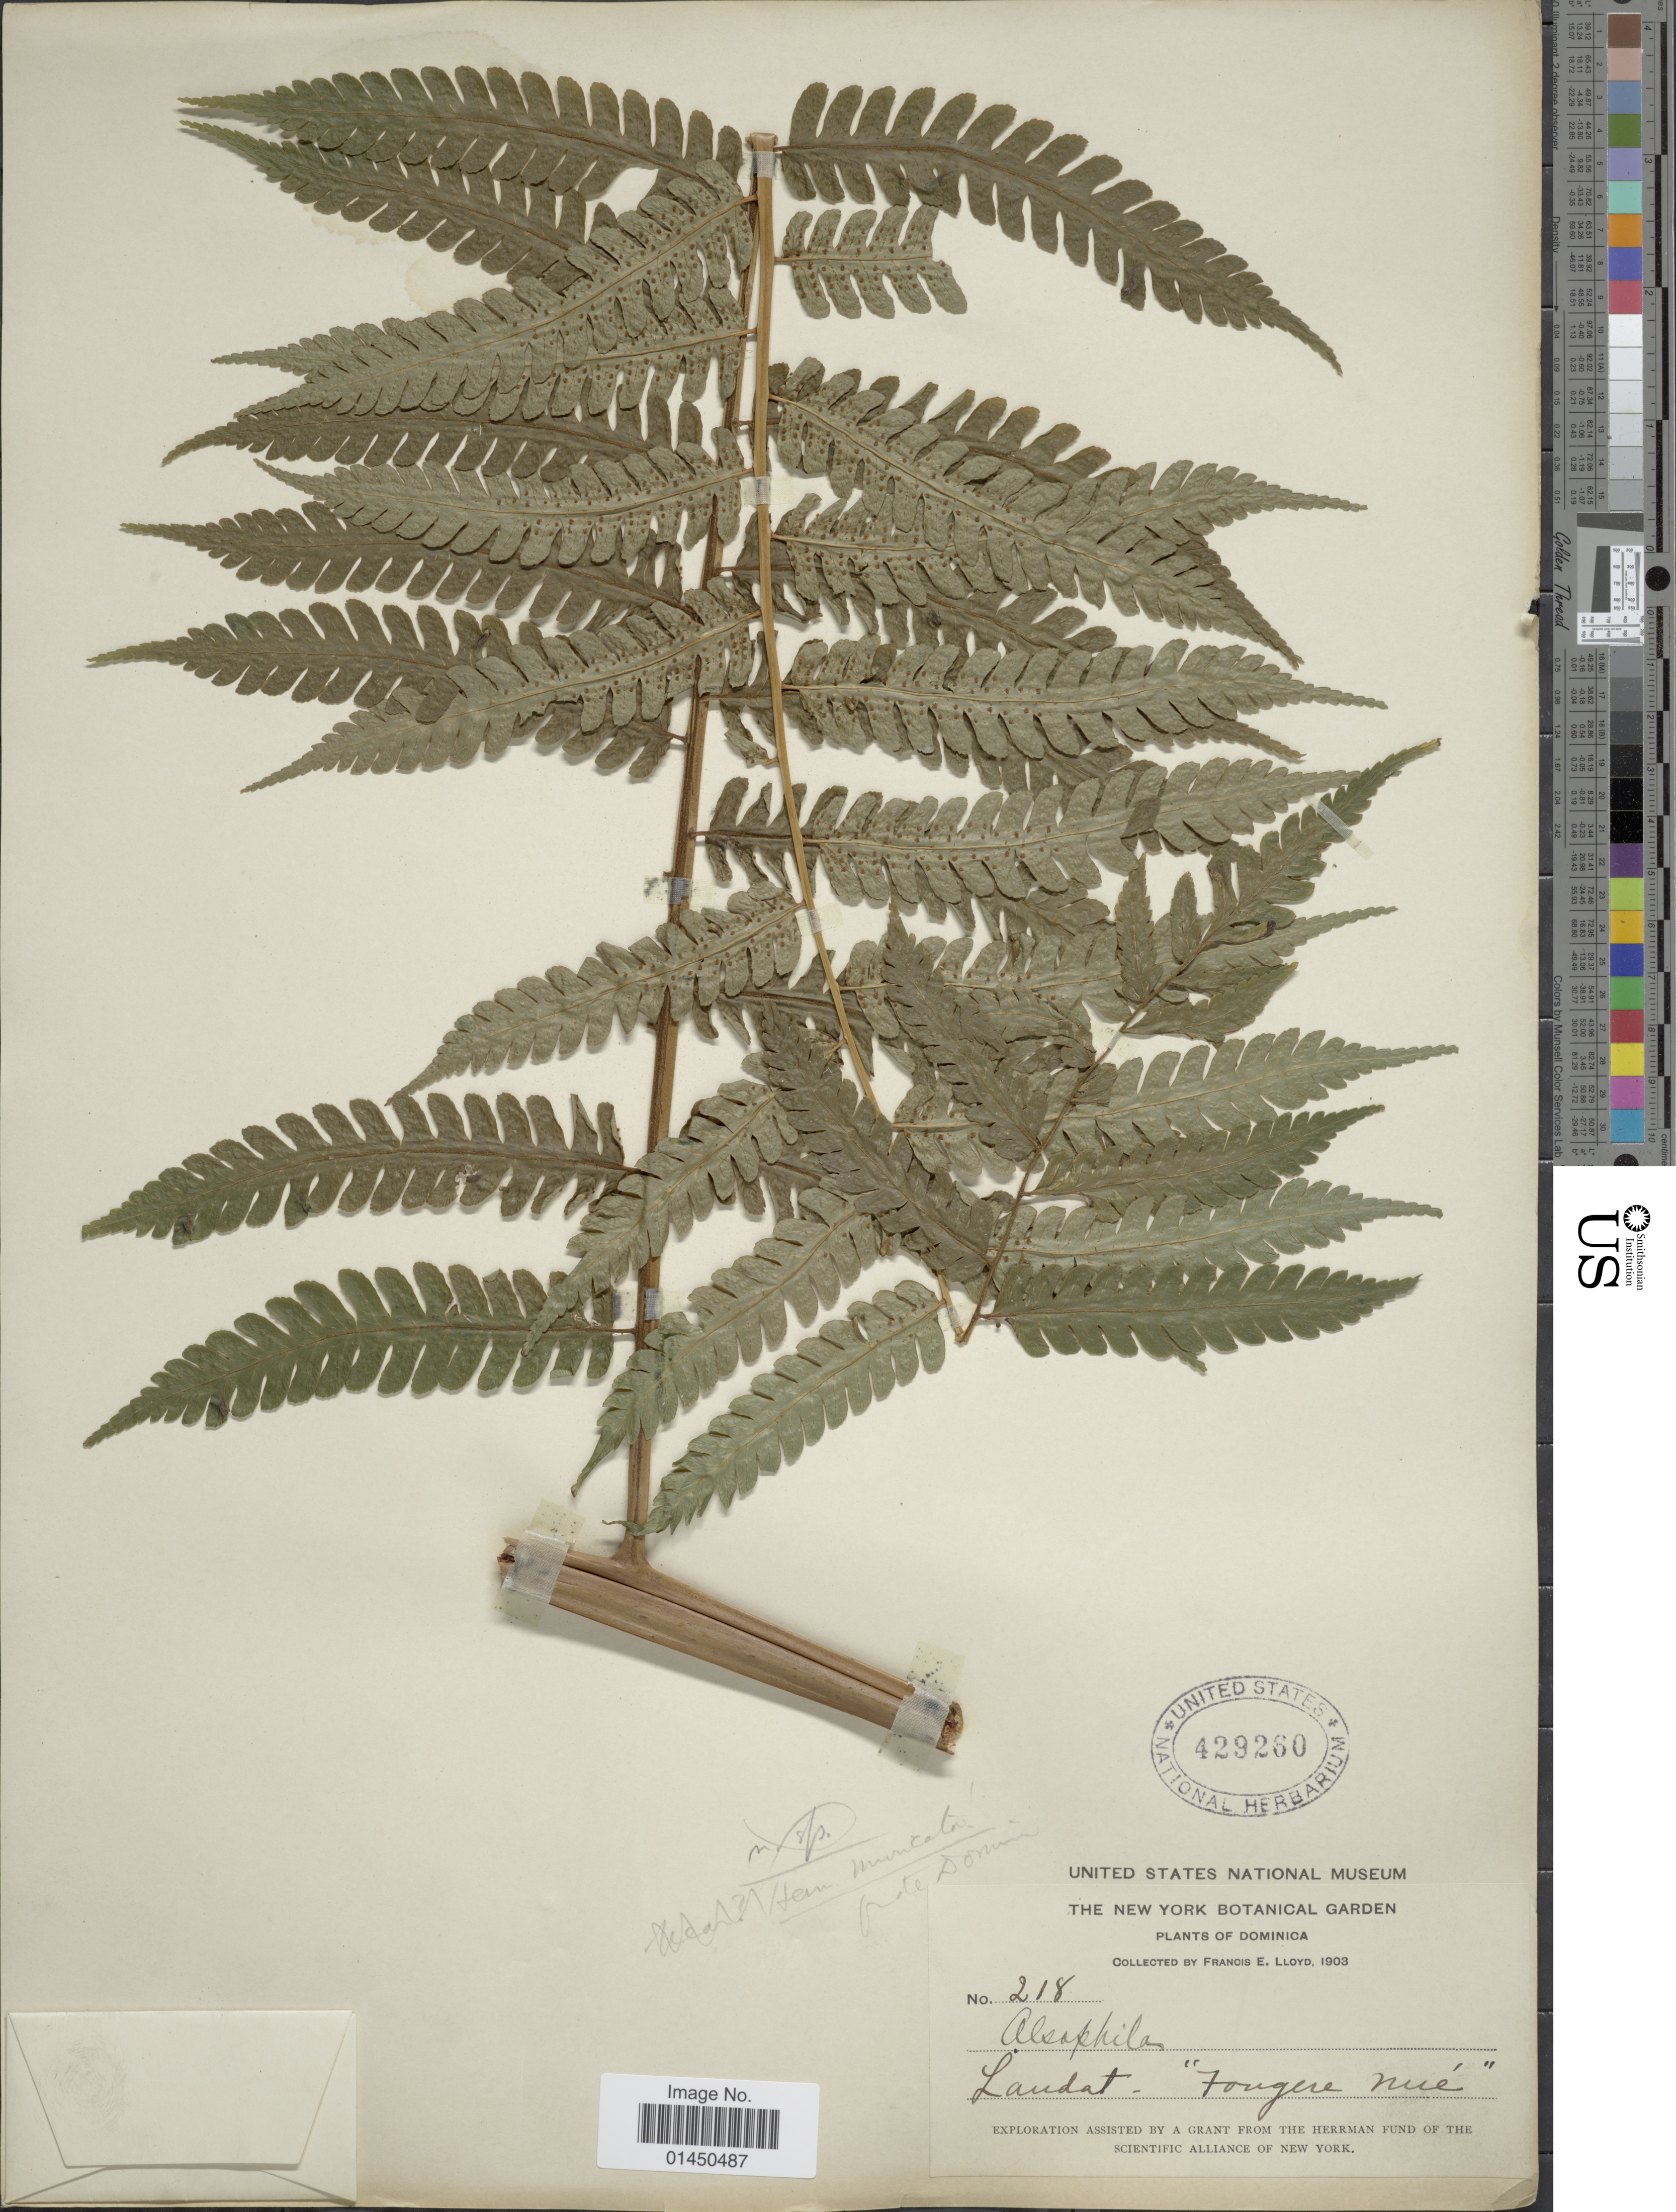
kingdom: Plantae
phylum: Tracheophyta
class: Polypodiopsida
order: Cyatheales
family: Cyatheaceae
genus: Cyathea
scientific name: Cyathea muricata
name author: (Willd.) Fée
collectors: Lloyd, C. E.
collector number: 218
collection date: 1903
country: Dominica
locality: Laudat, "Fougere nué".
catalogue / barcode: US 429260